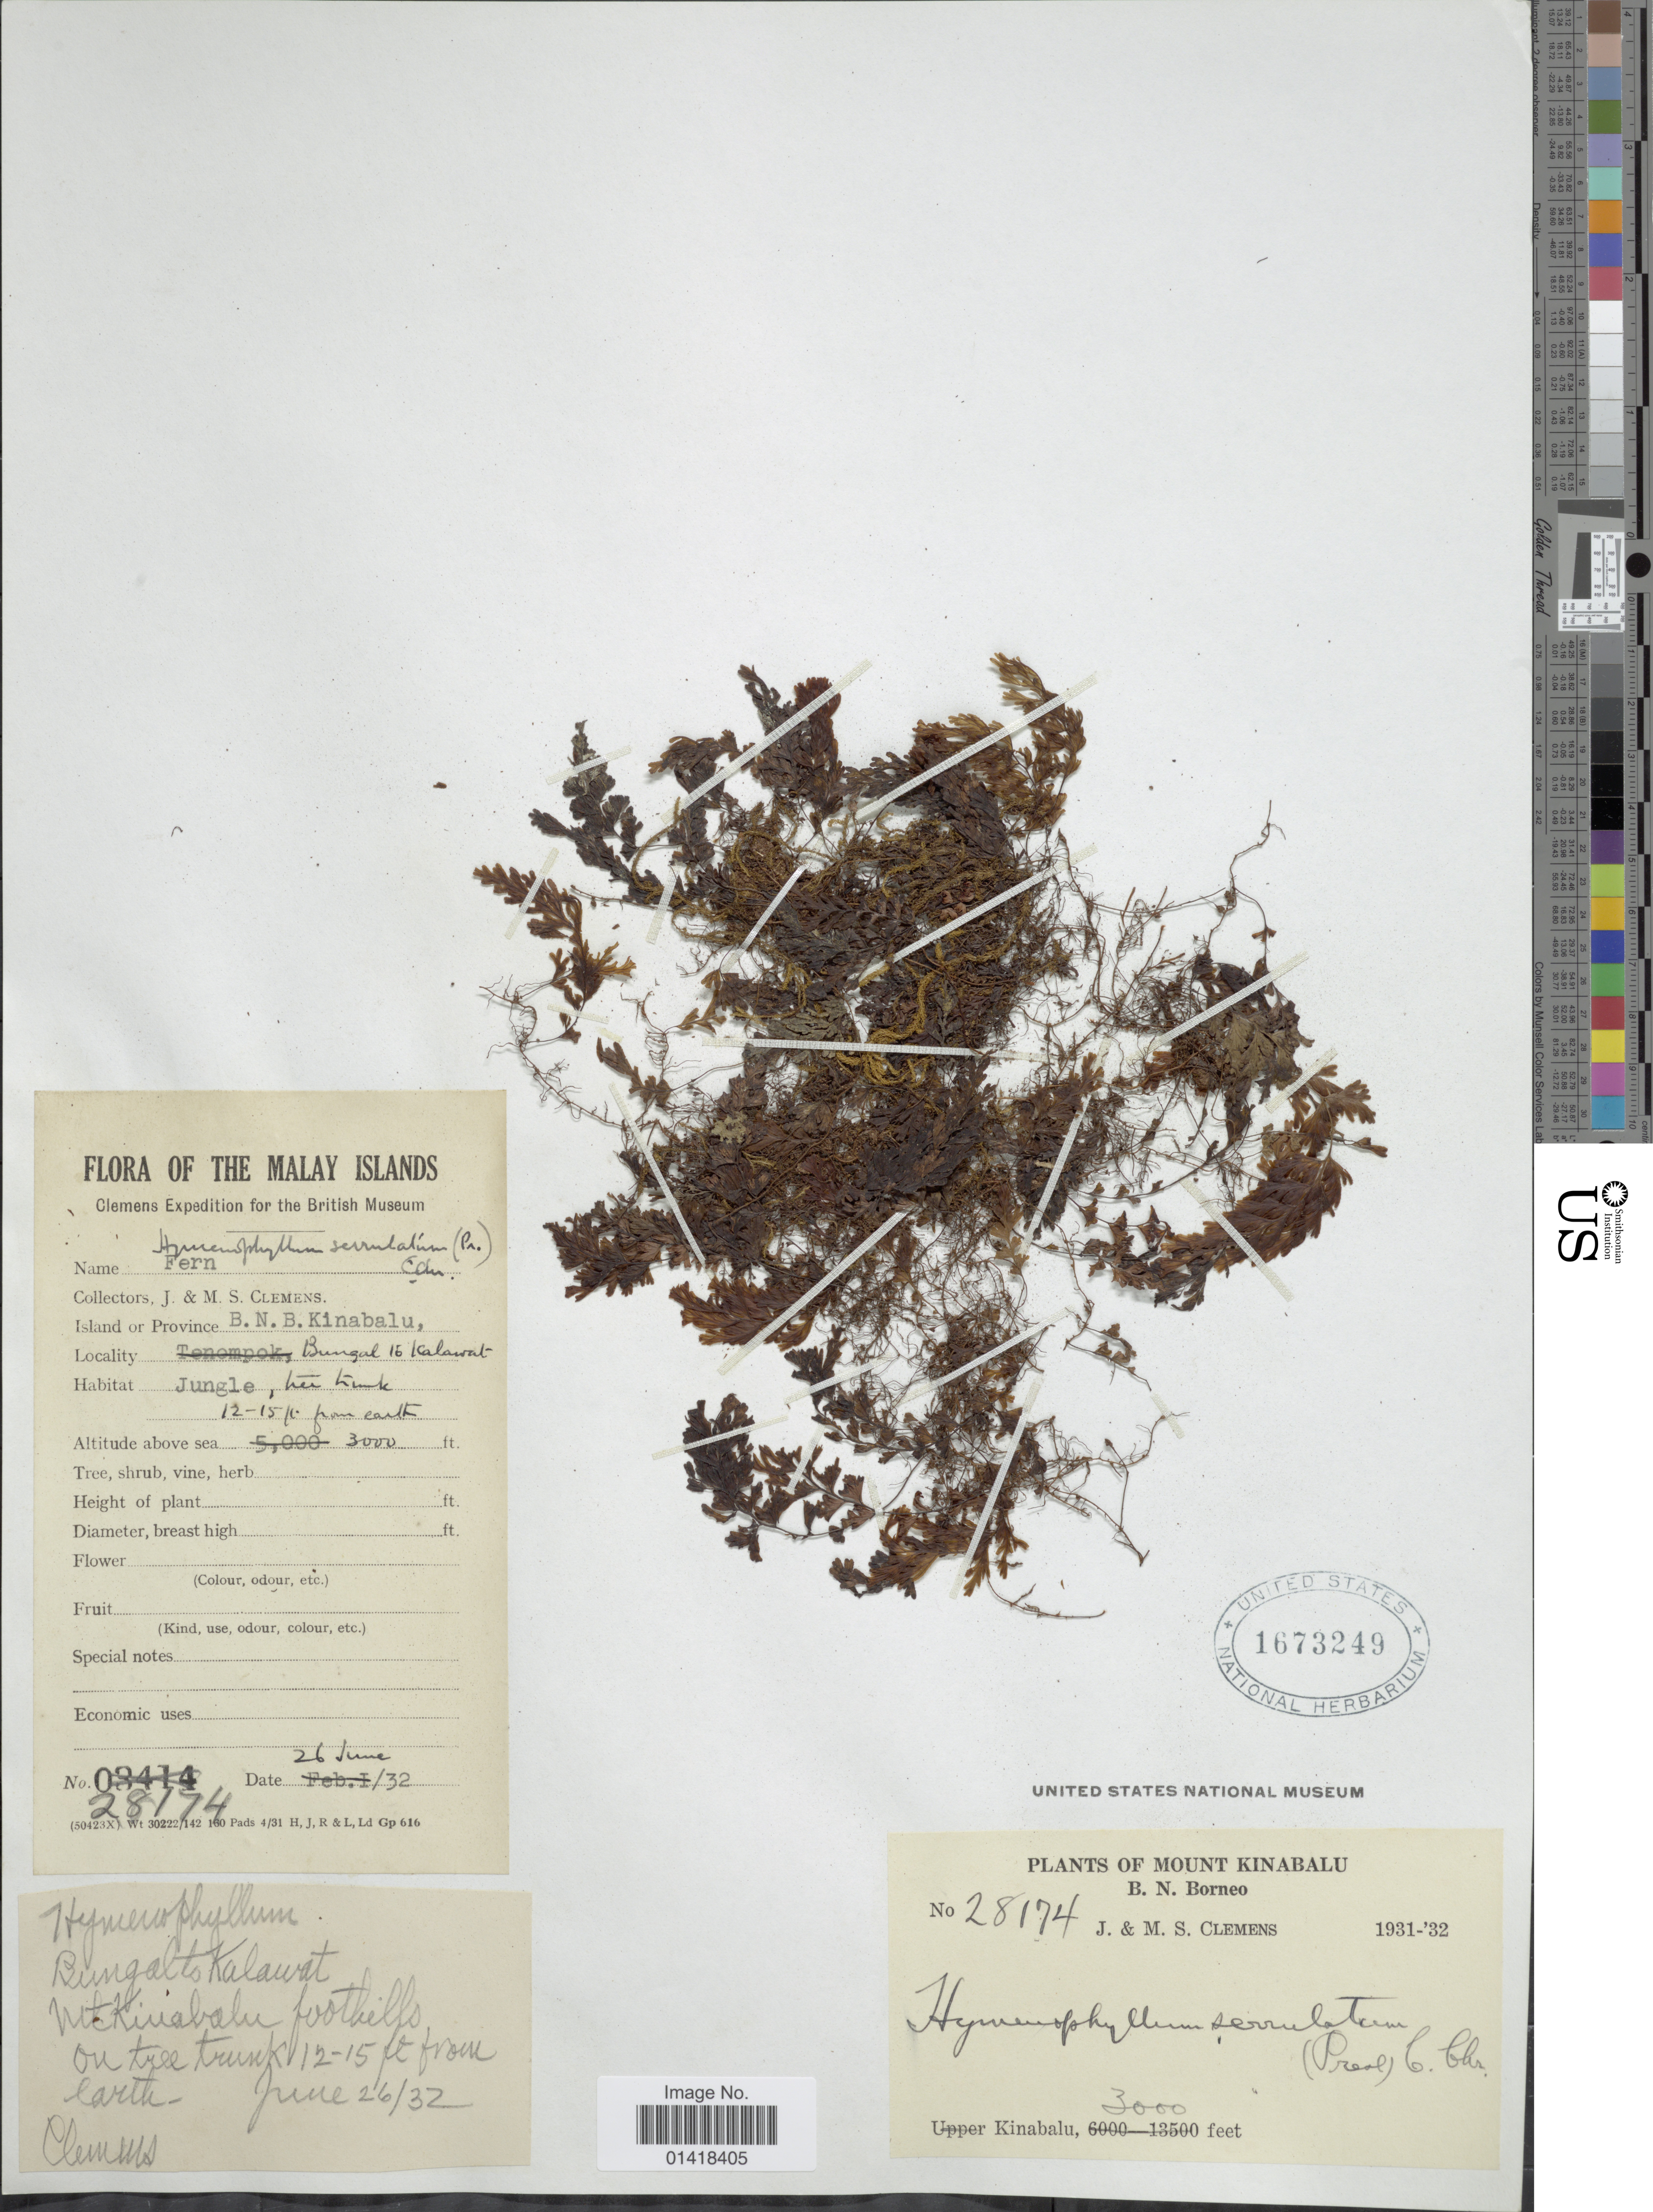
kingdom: Plantae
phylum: Tracheophyta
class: Polypodiopsida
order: Hymenophyllales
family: Hymenophyllaceae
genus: Hymenophyllum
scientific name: Hymenophyllum meyenianum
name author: (C. Presl) Copel.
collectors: J. Clemens & M. S. Clemens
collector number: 28174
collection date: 1932-06-26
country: Malaysia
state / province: Sabah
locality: Mount Kinabalu. B.N. Borneo. Kinabalu, Bungal [interpreted]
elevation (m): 914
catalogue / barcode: US 1673249